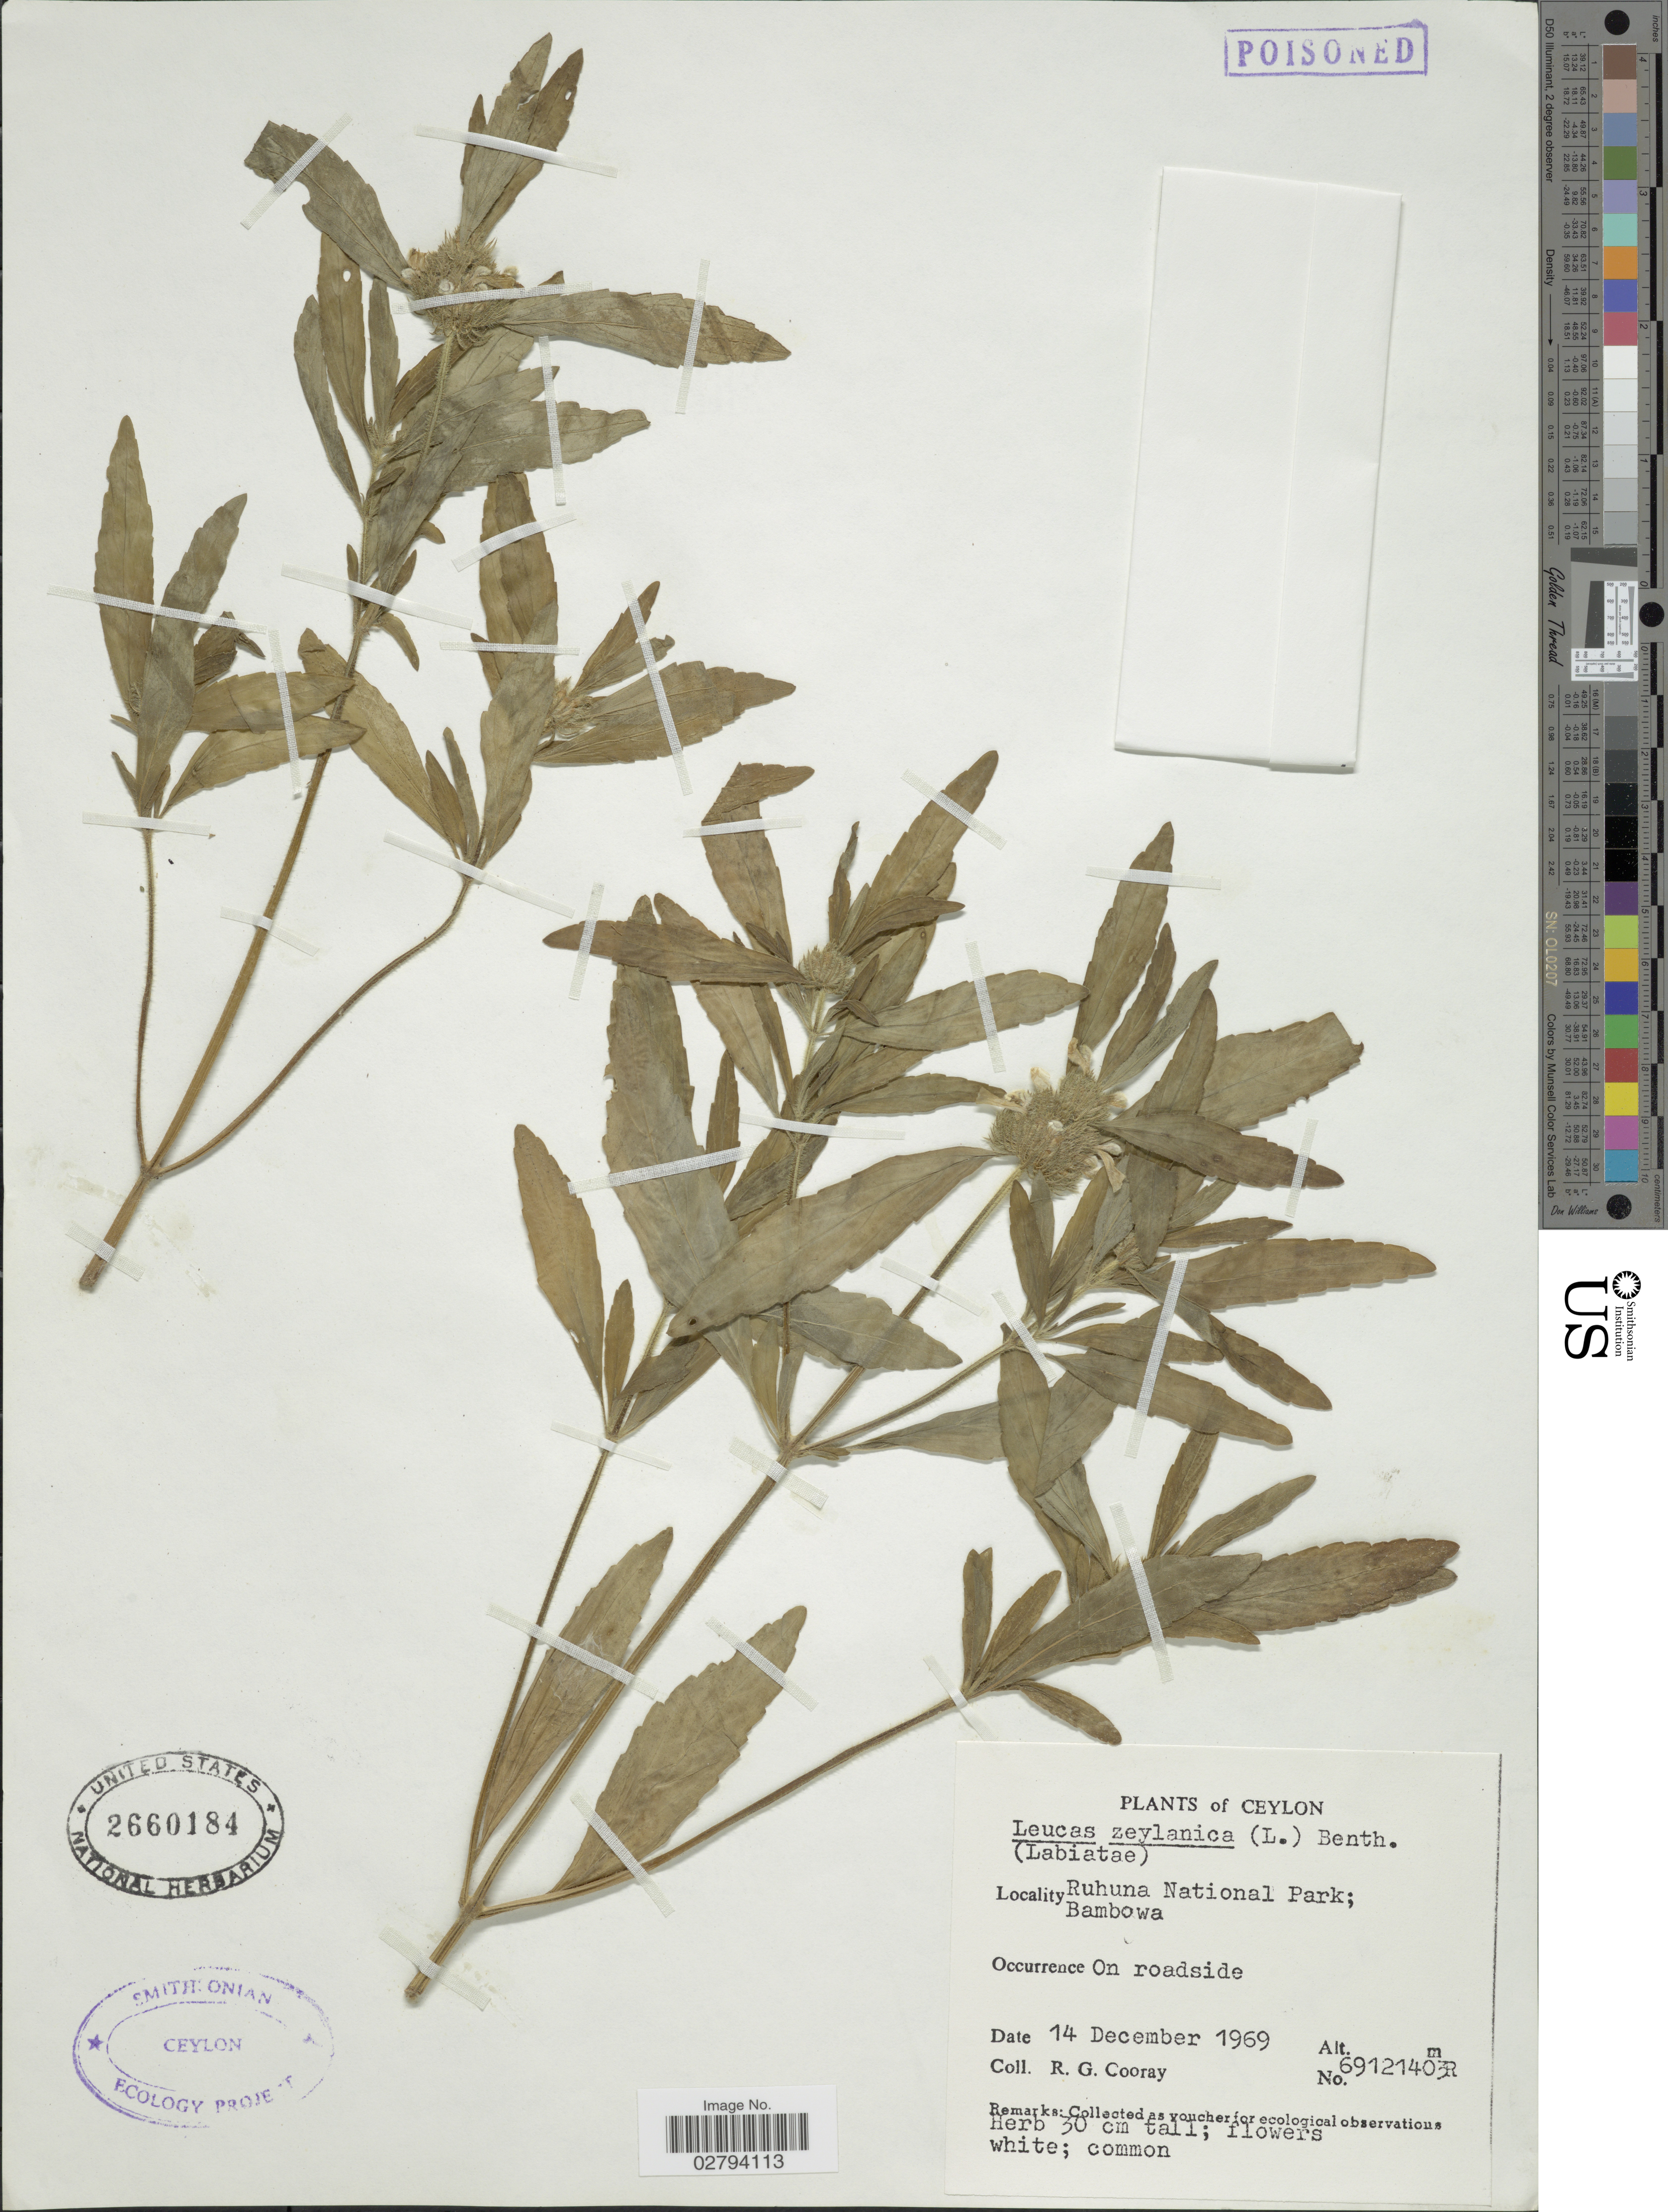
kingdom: Plantae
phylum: Tracheophyta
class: Magnoliopsida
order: Lamiales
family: Lamiaceae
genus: Leucas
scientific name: Leucas zeylanica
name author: (L.) W.T. Aiton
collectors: R. Cooray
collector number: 69121403R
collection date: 1969-12-14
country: Sri Lanka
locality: Ceylon, Ruhuna National Park; Bambowa, On roadside.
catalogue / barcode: US 2660184